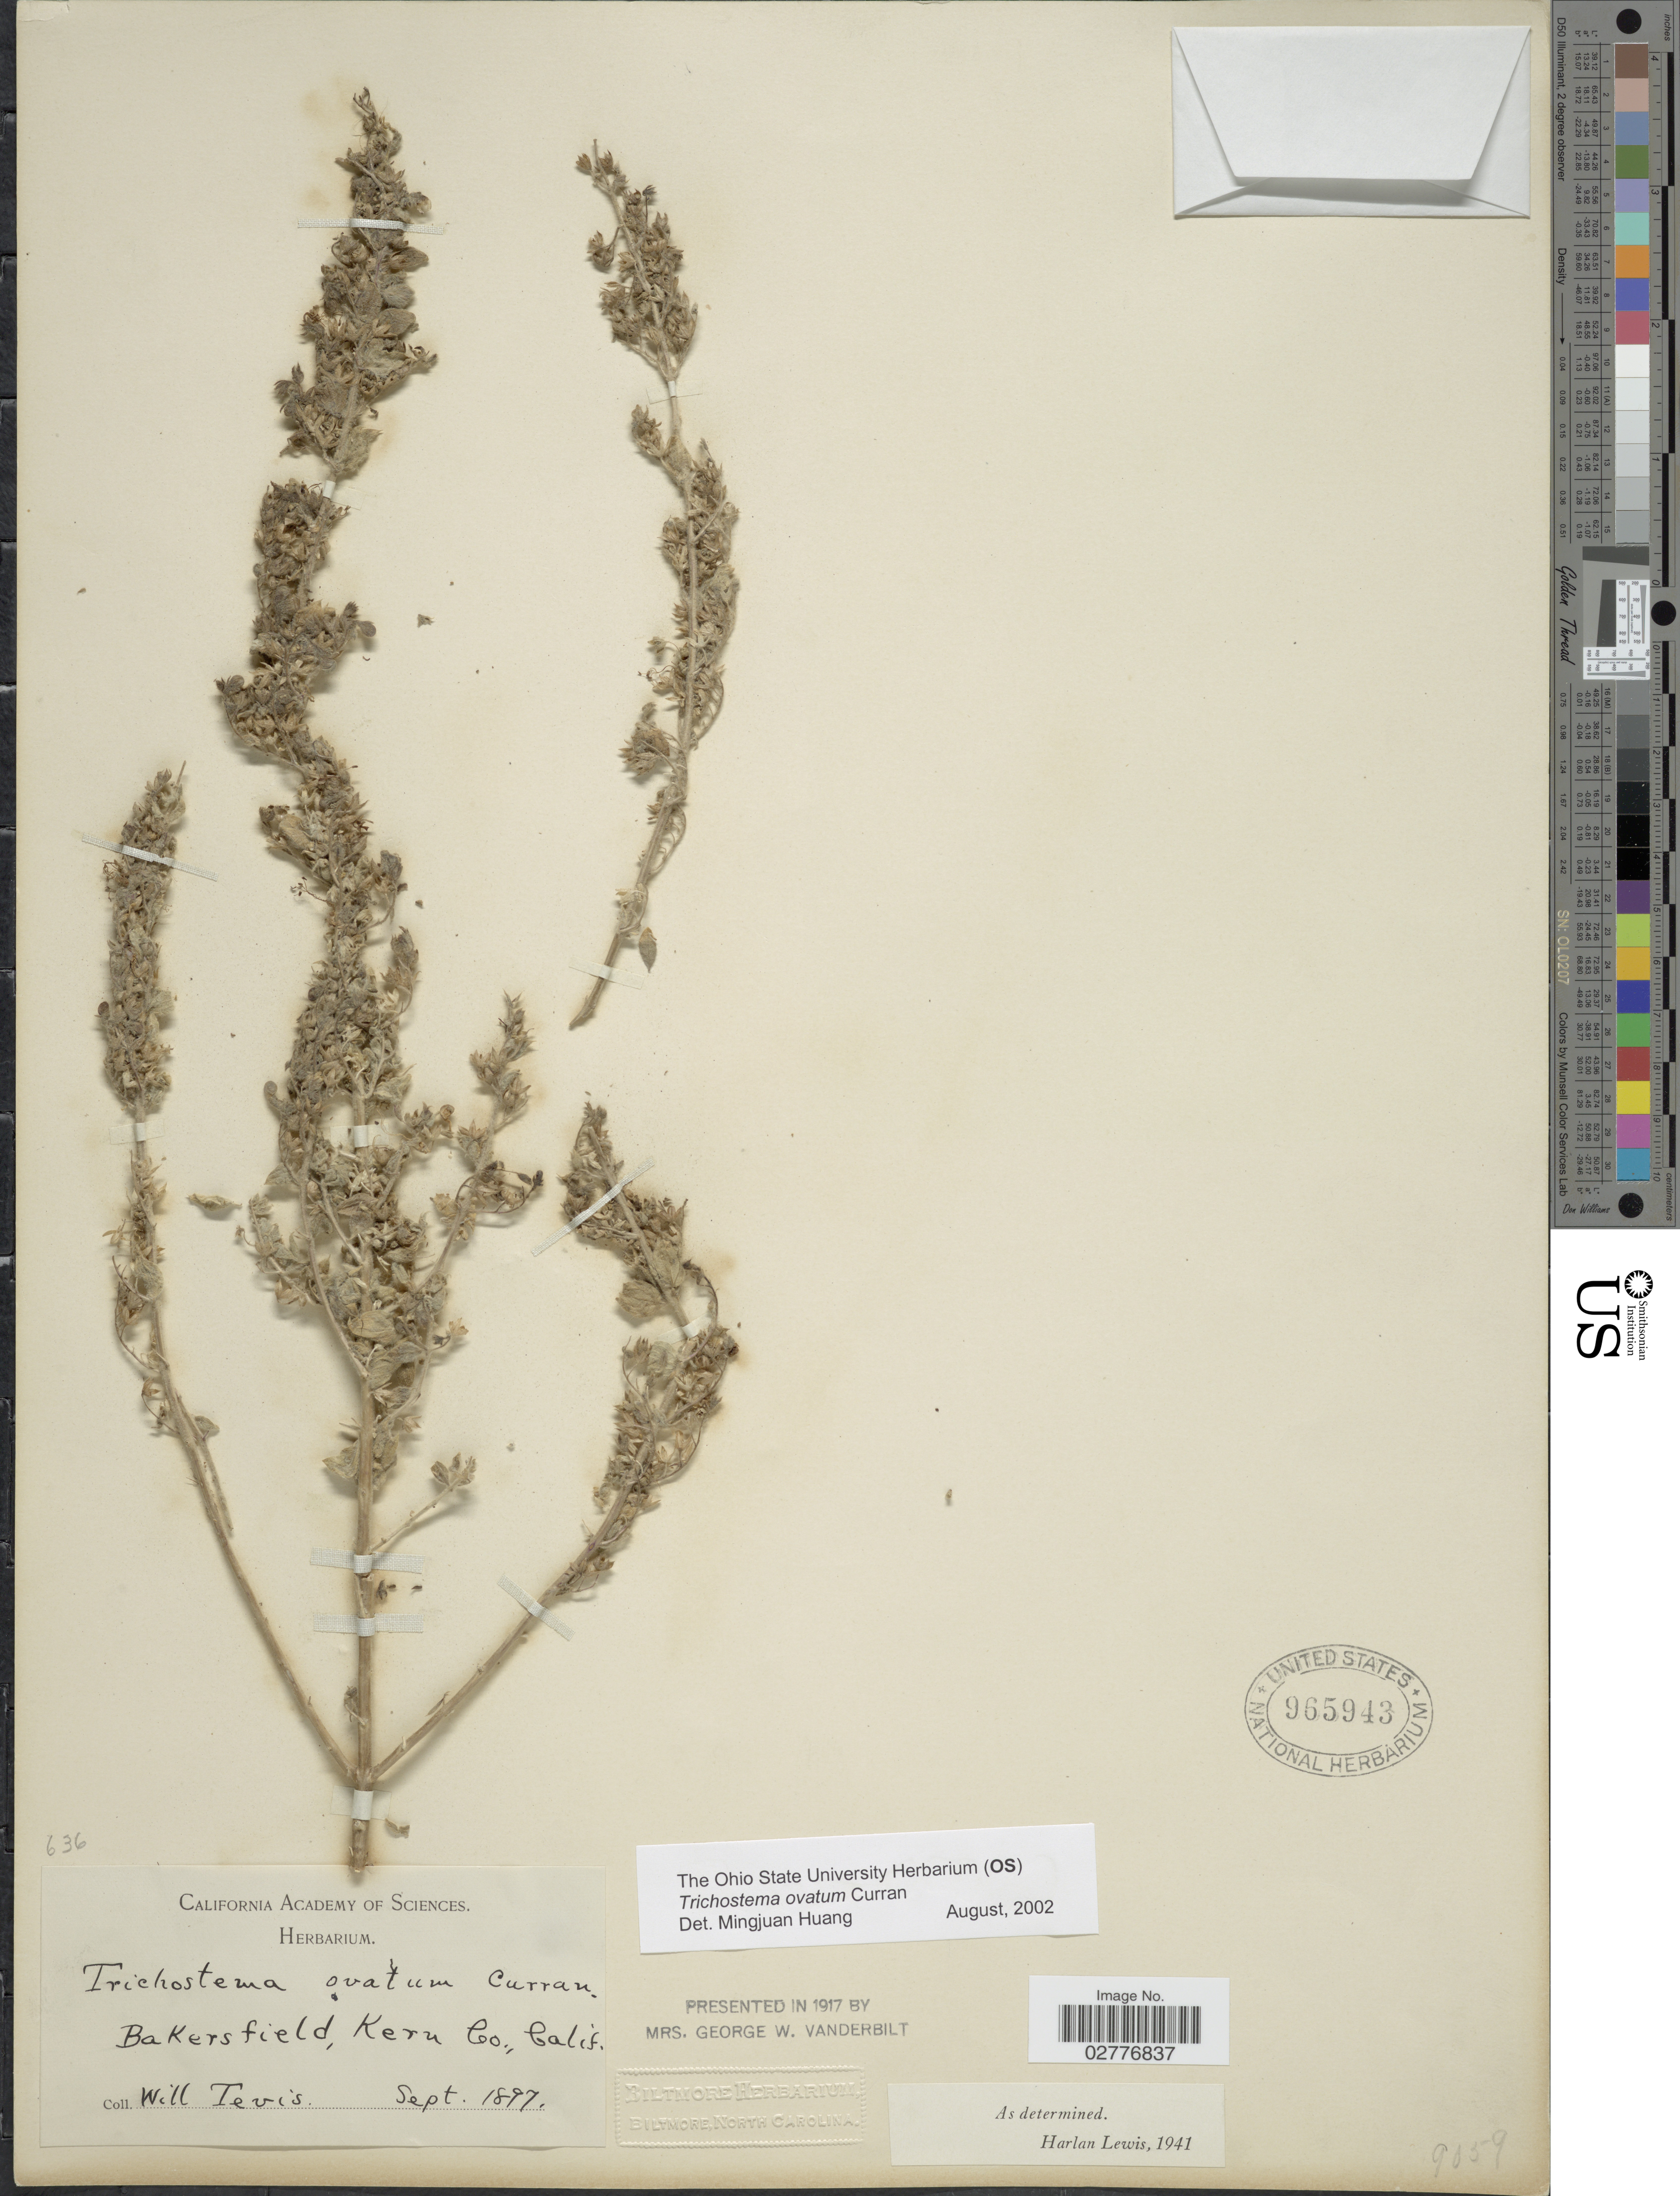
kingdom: Plantae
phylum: Tracheophyta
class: Magnoliopsida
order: Lamiales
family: Lamiaceae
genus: Trichostema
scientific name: Trichostema ovatum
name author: Curran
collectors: W. Tevis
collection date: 1897-09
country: United States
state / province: California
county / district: Kern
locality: Bakersfield, Kern Co.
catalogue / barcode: US 965943